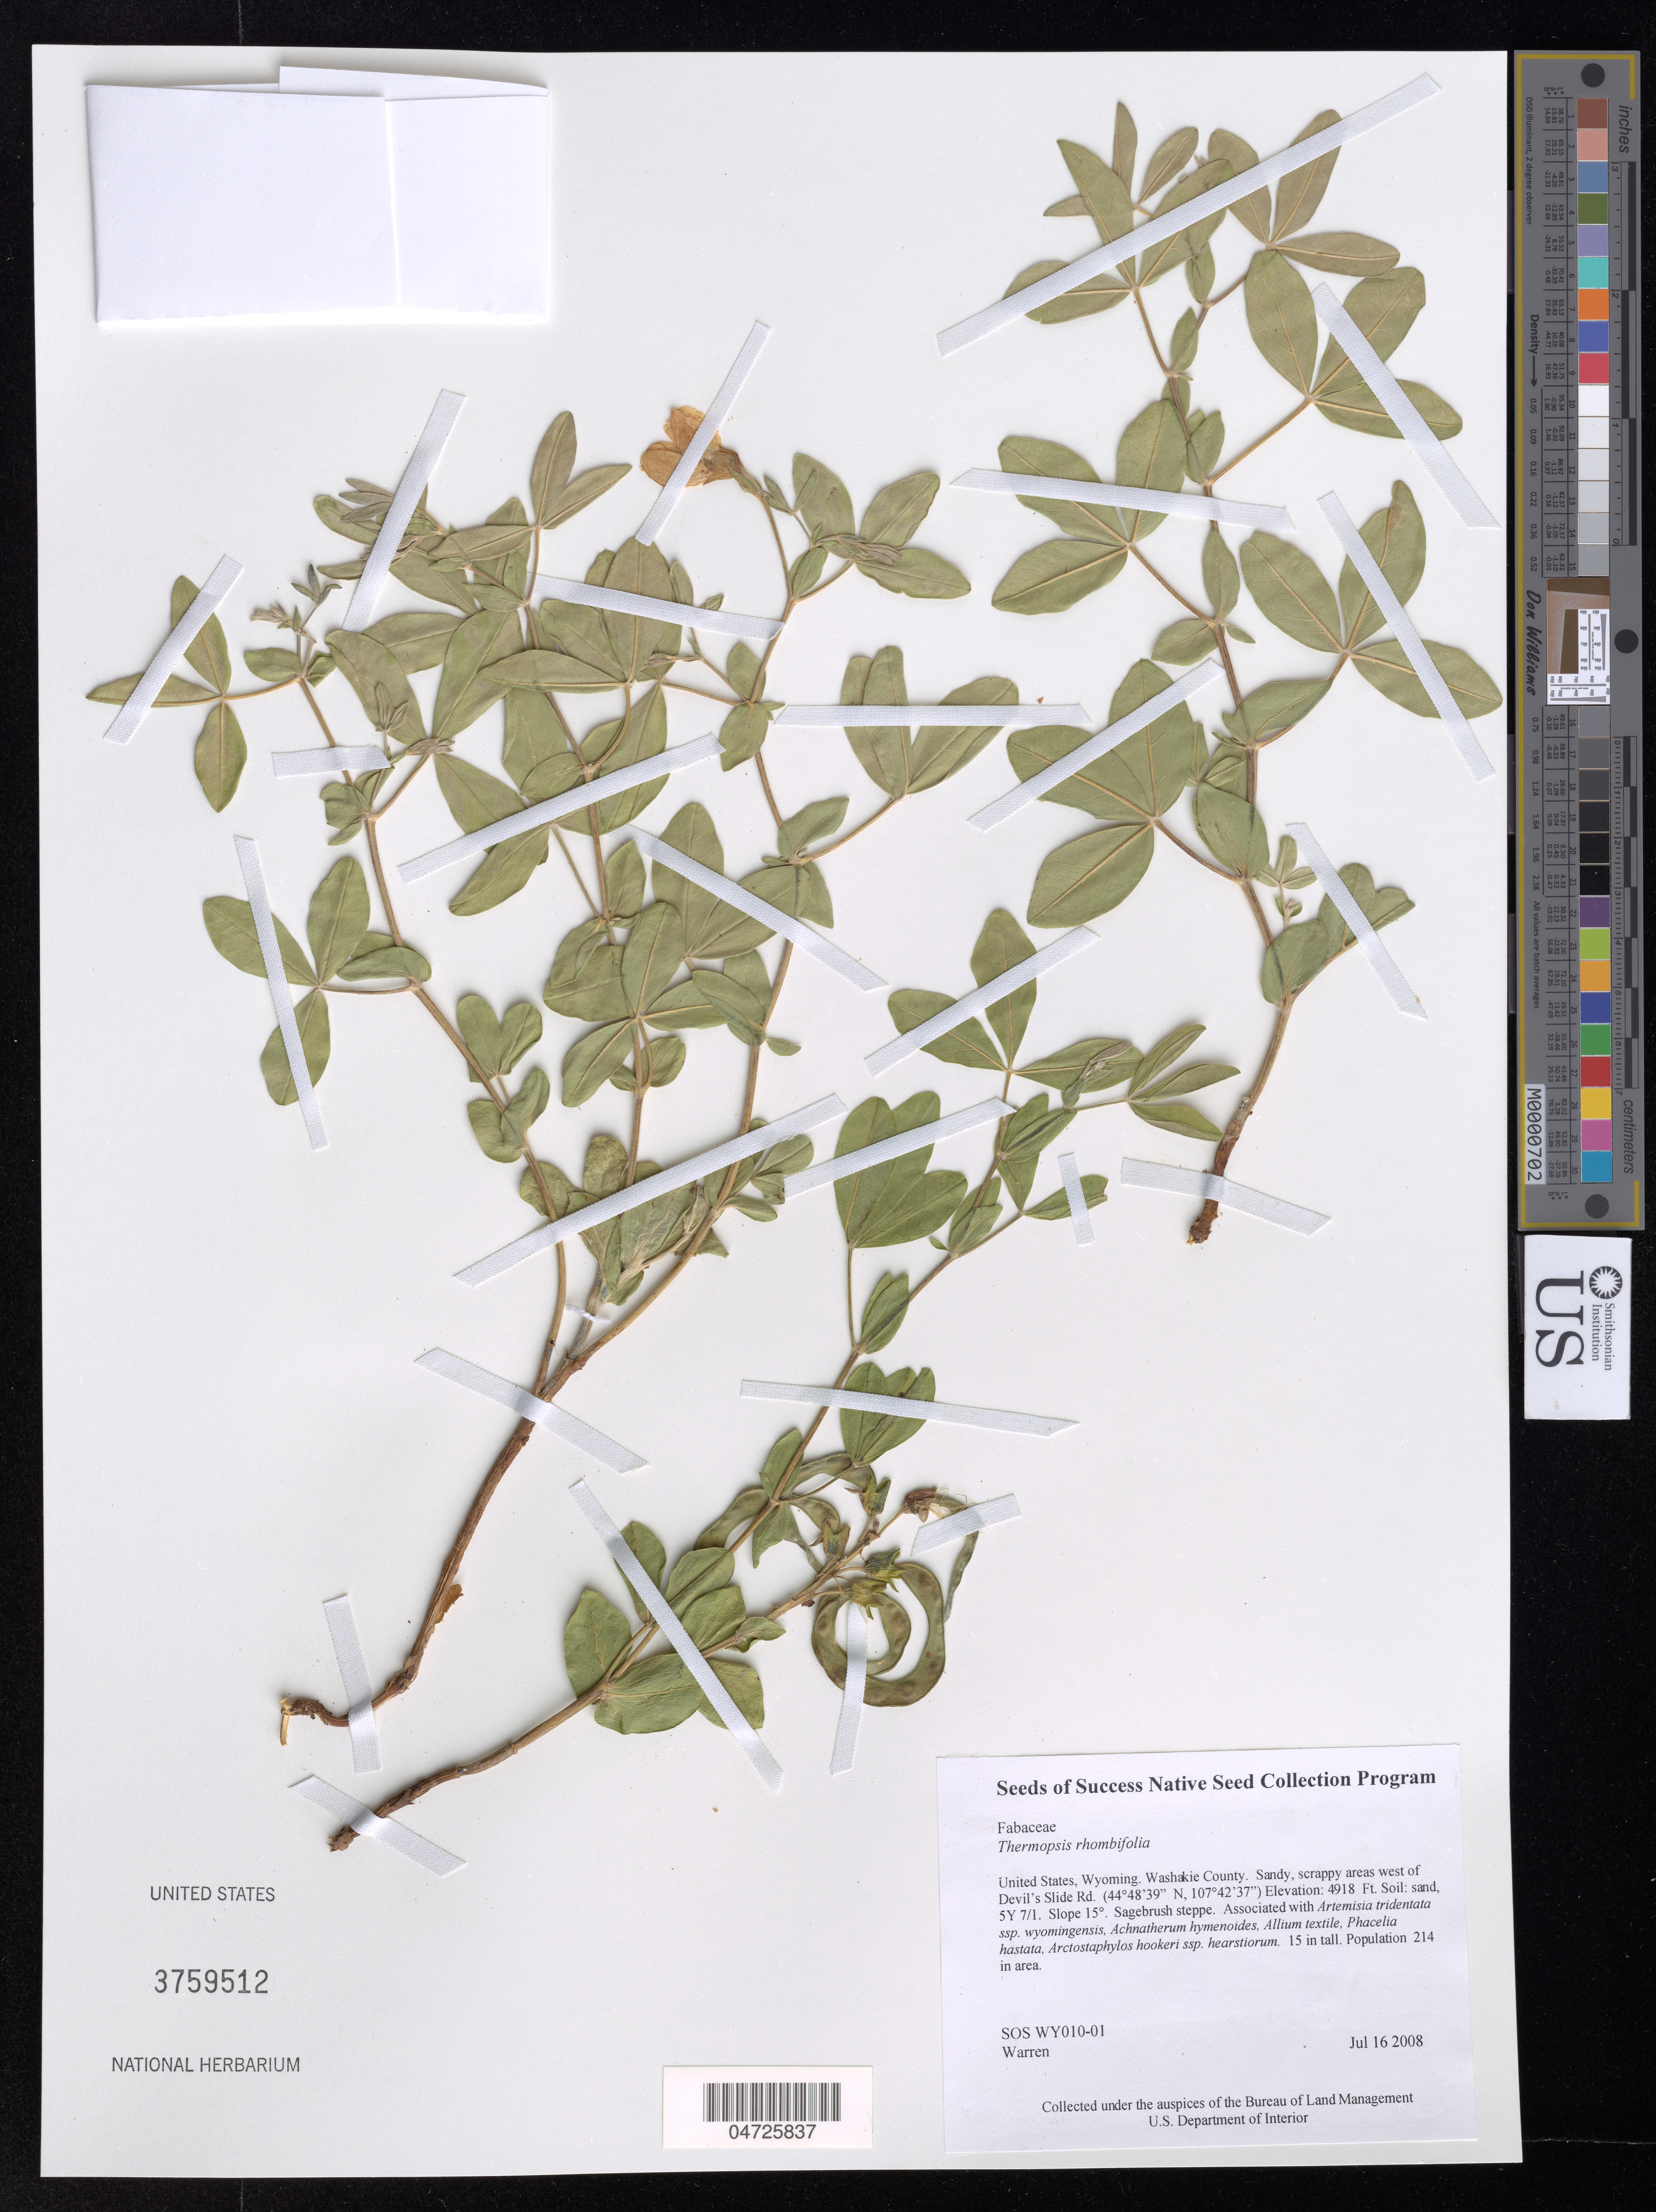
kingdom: Plantae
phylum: Tracheophyta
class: Magnoliopsida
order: Fabales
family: Fabaceae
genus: Thermopsis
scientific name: Thermopsis rhombifolia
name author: Richardson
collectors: -. Warren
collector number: SOS WY010-01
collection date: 2008-07-16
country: United States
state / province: Wyoming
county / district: Washakie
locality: Washakie County. Sandy, scrappy areas west of Devil's Slide Rd.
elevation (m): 1499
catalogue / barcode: US 3759512